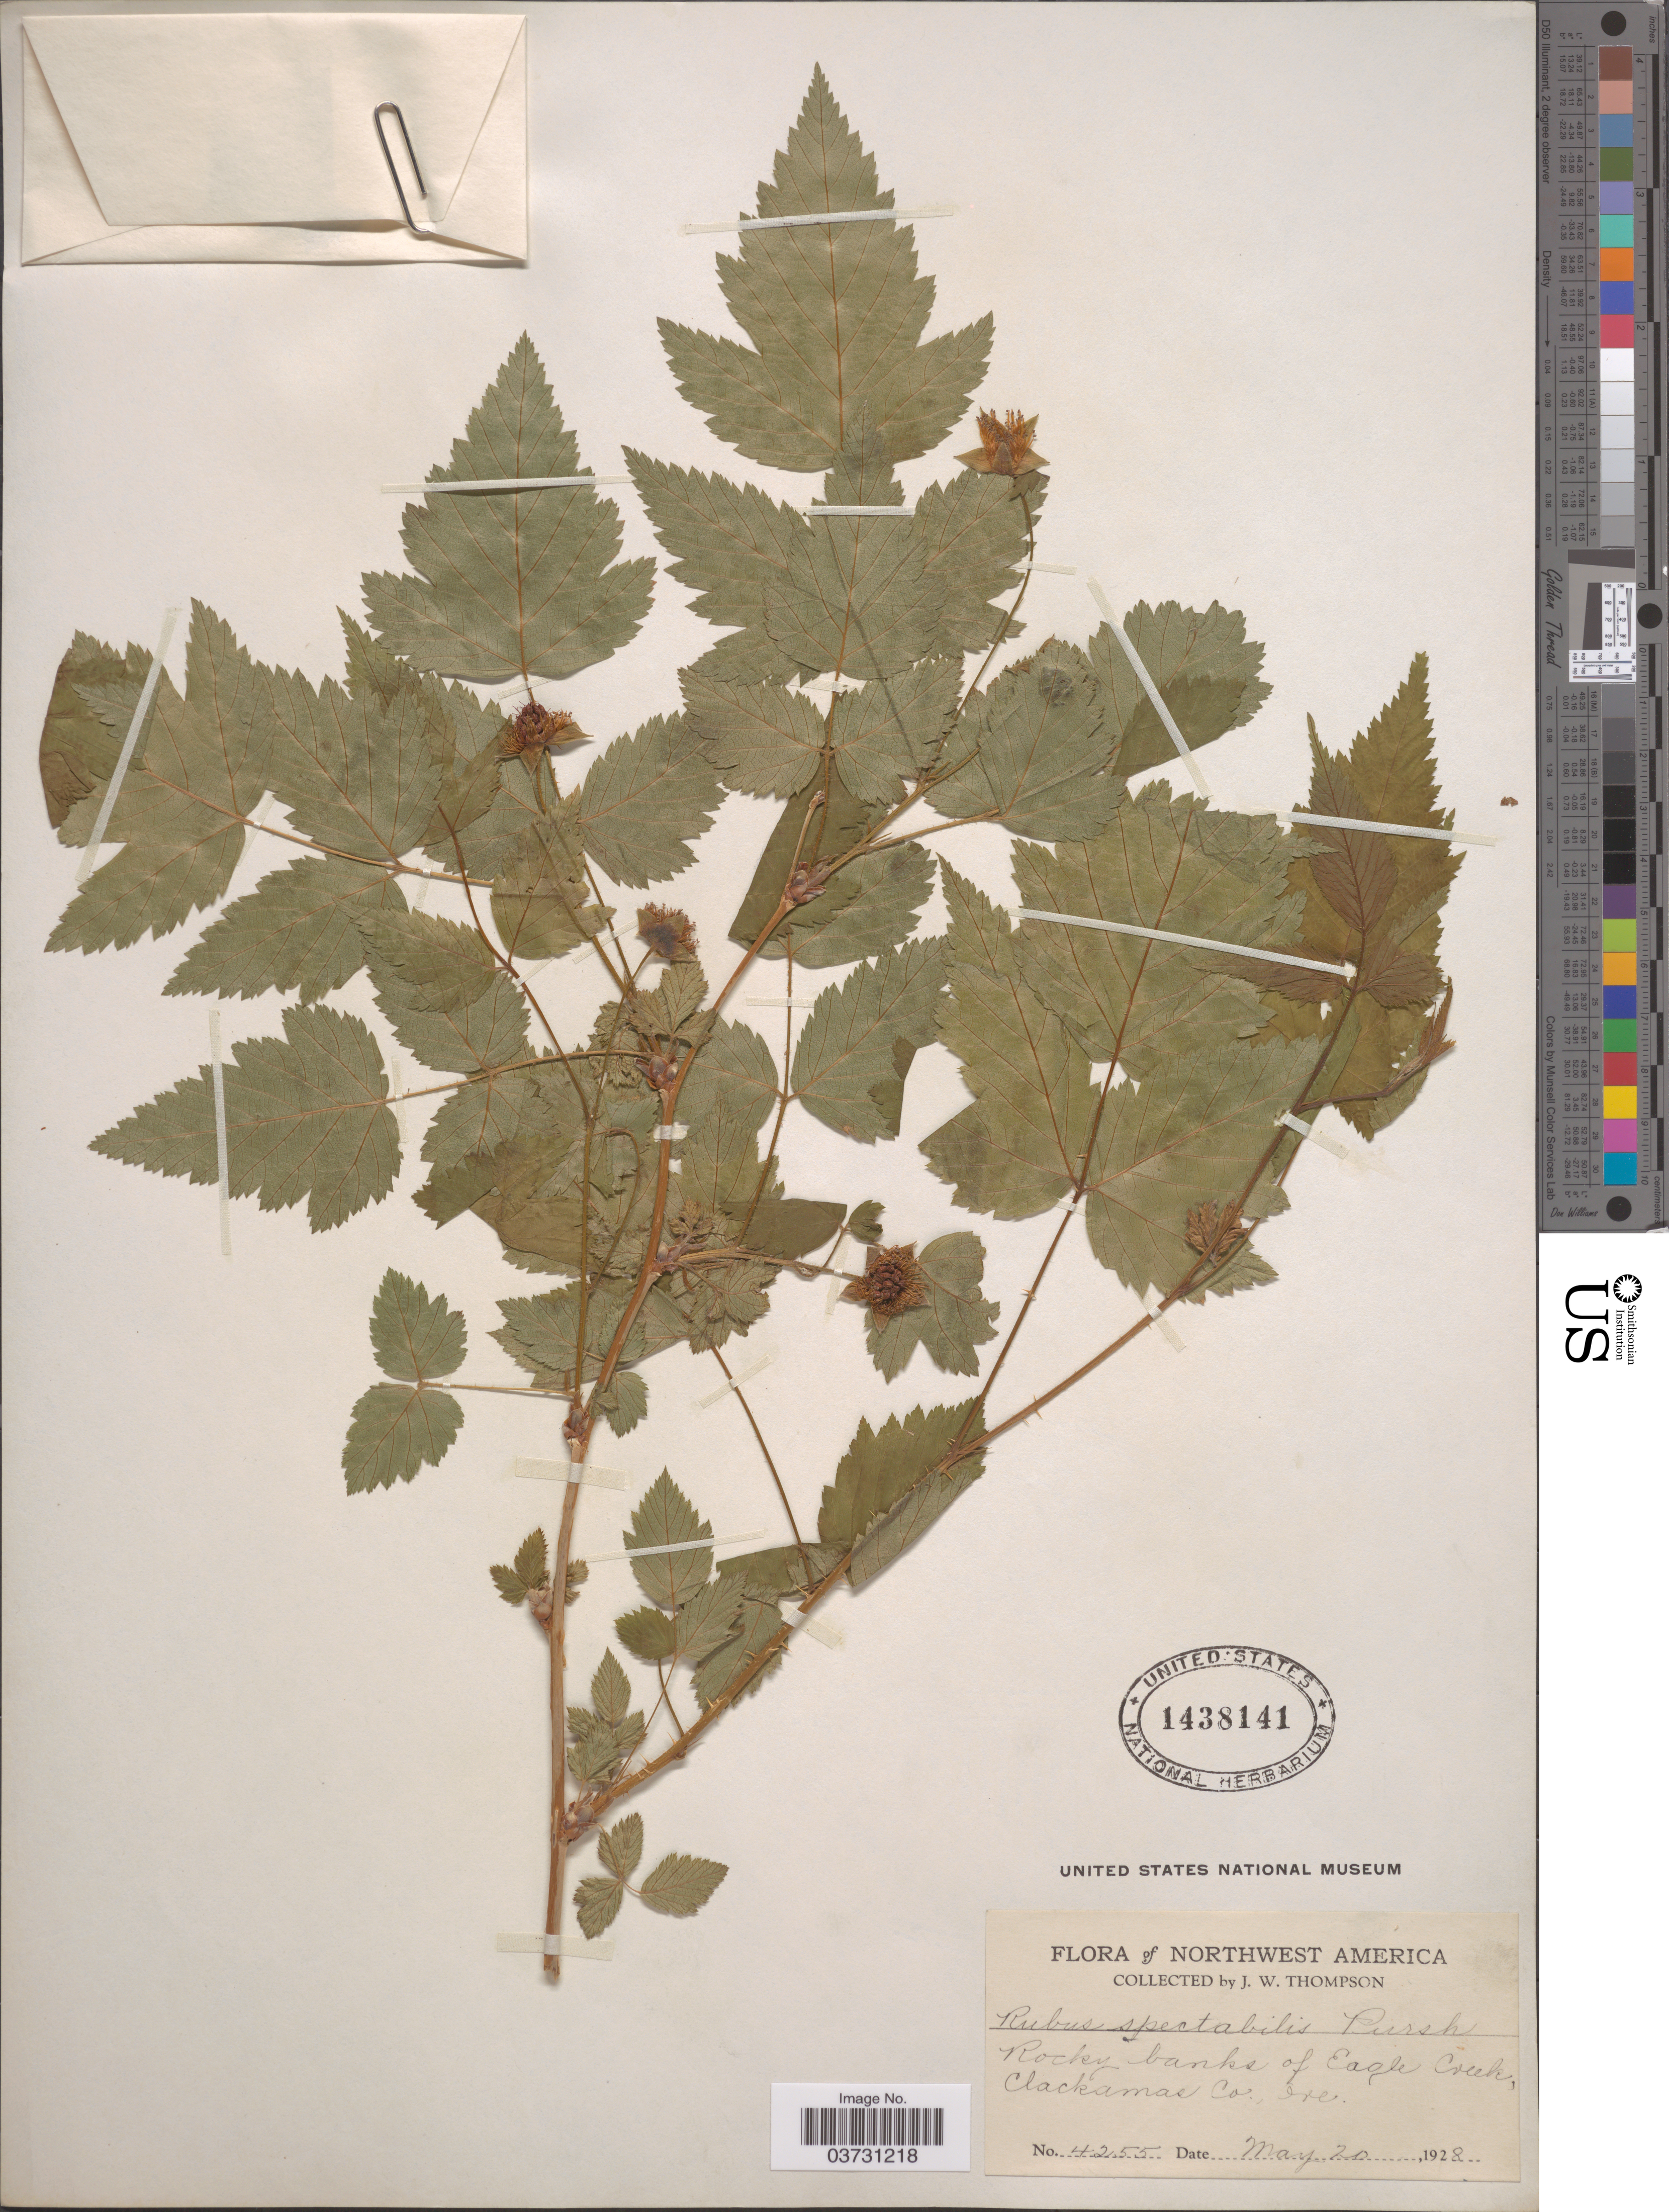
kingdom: Plantae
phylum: Tracheophyta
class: Magnoliopsida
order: Rosales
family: Rosaceae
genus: Rubus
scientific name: Rubus spectabilis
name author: Pursh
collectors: J. Thompson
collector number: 4255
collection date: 1928-05-20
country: United States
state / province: Oregon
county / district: Clackamas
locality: Northwest America. Rocky banks of Eagle Creek, Clackamas Co.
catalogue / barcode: US 1438141